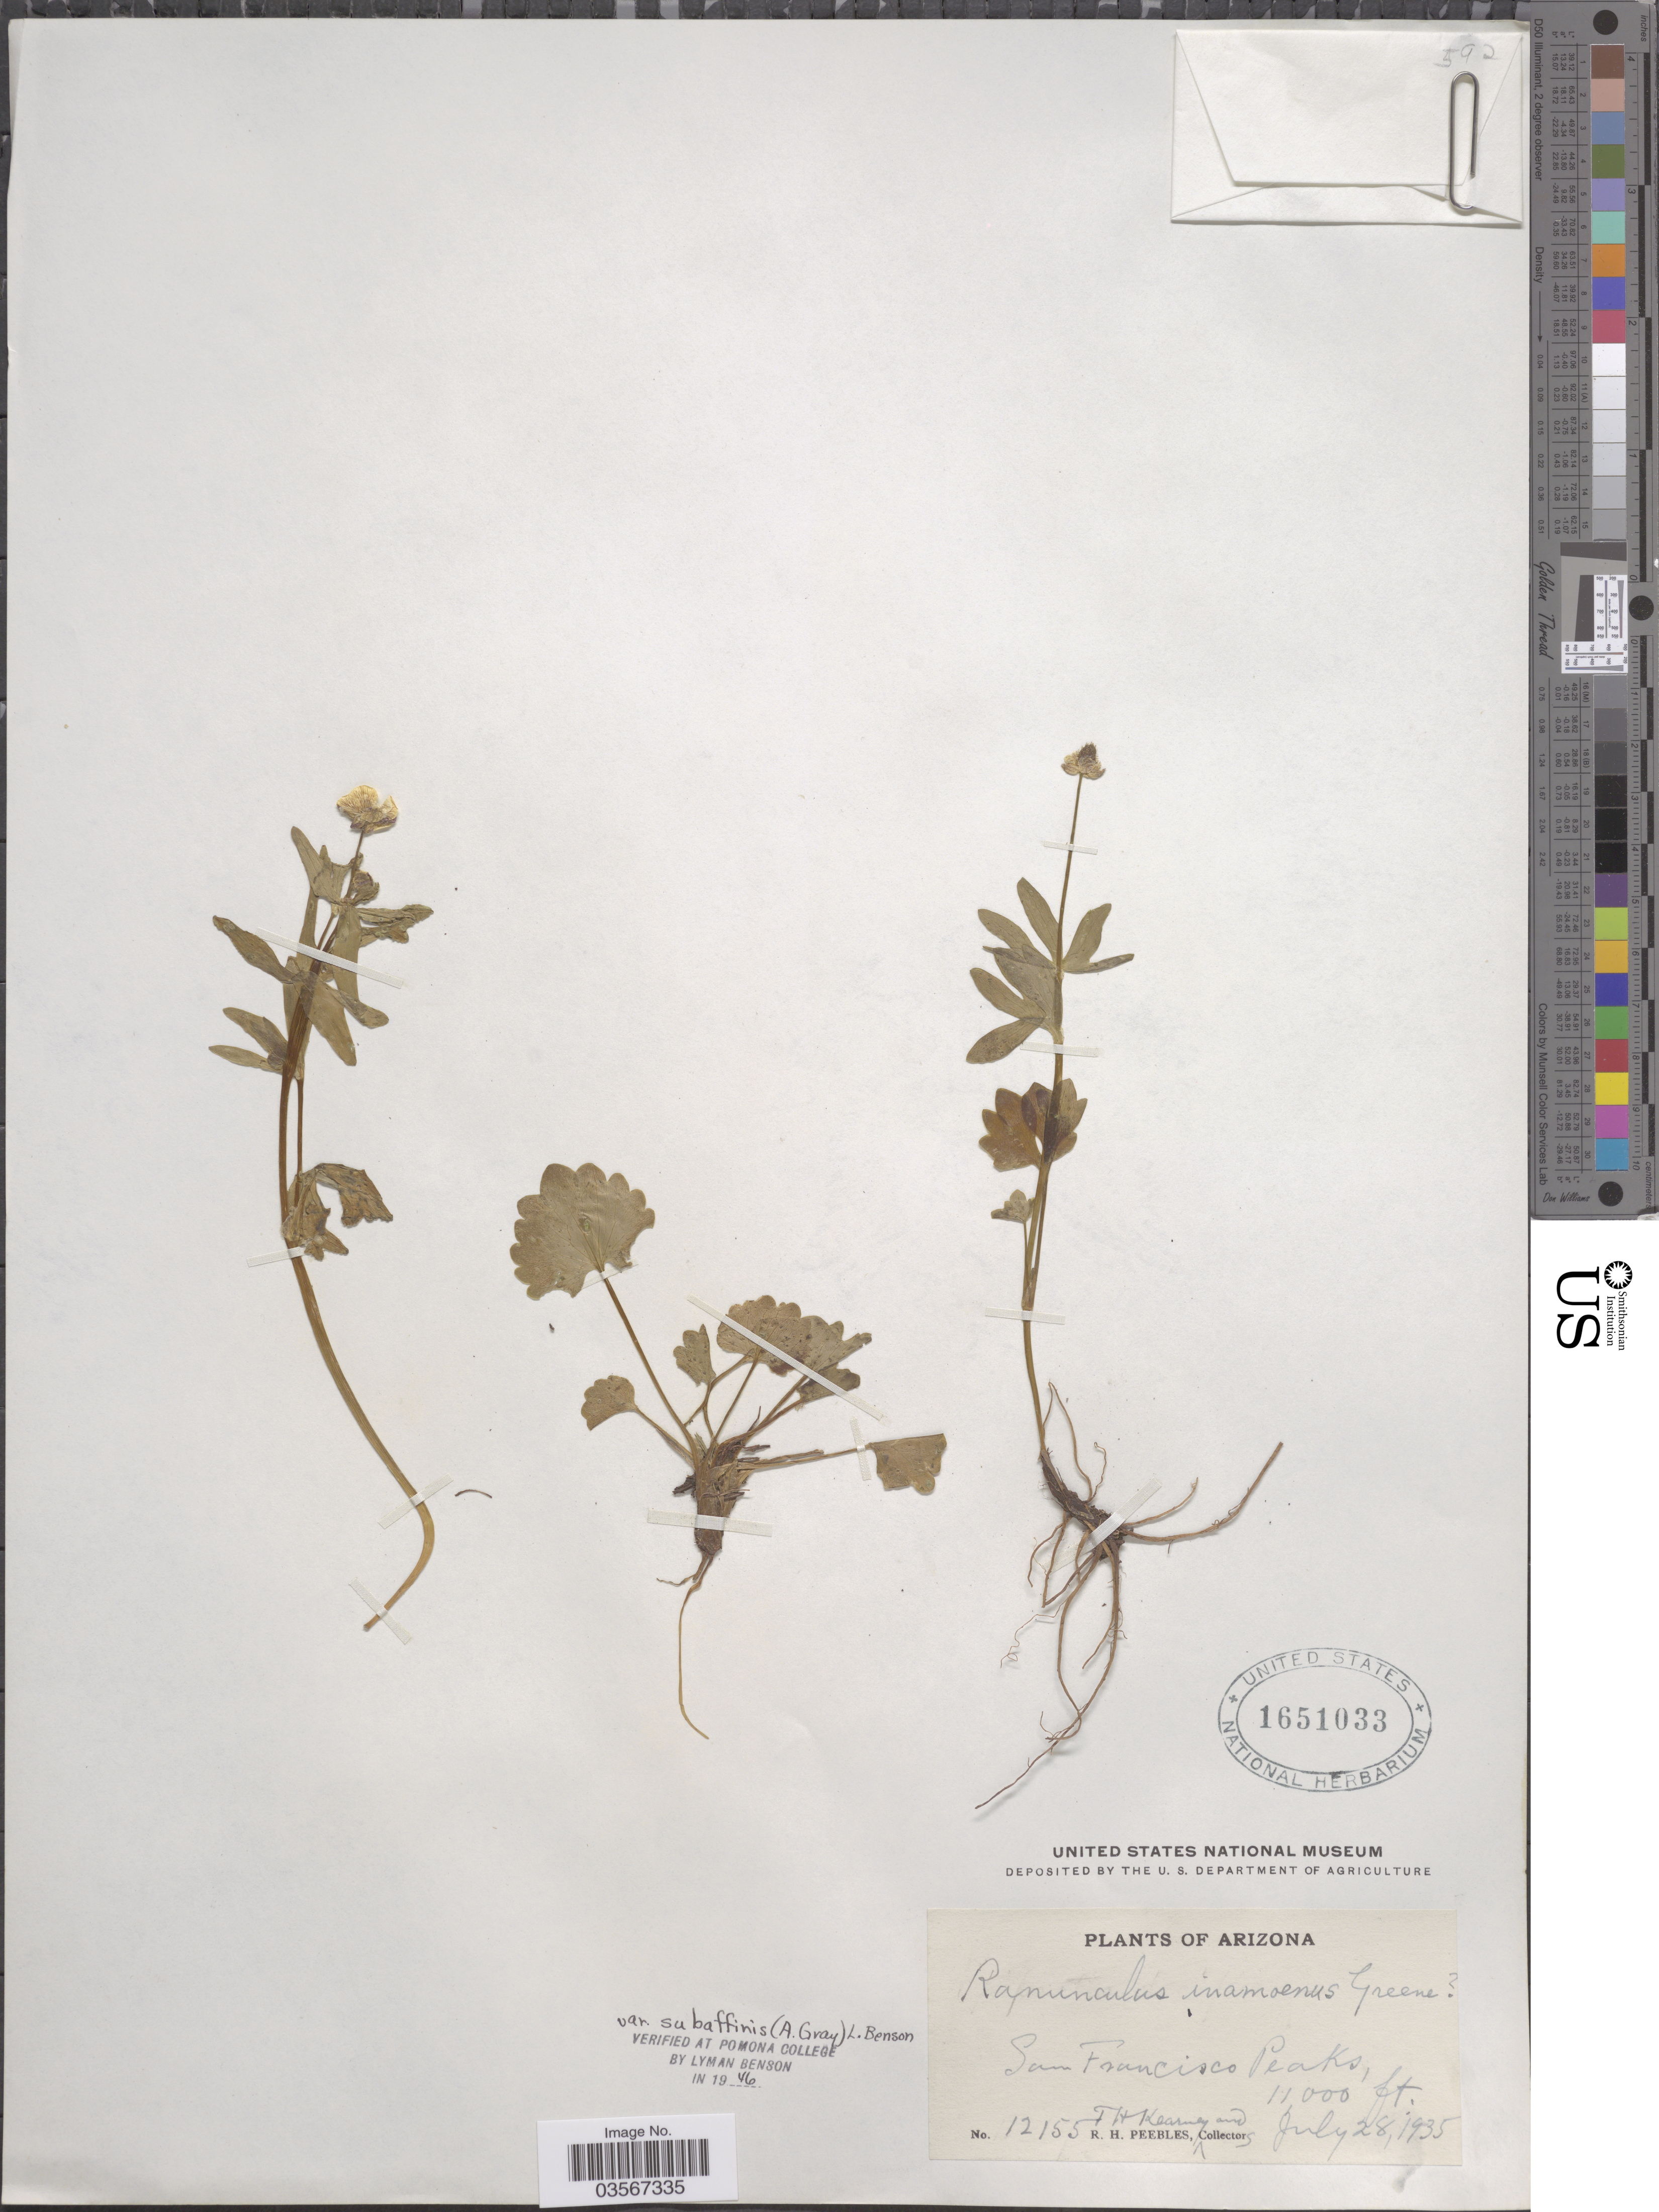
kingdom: Plantae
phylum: Tracheophyta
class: Magnoliopsida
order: Ranunculales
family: Ranunculaceae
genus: Ranunculus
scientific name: Ranunculus inamoenus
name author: Greene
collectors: T. H. Kearney & R. H. Peebles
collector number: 12155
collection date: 1935-07-28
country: United States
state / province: Arizona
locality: San Francisco Peaks.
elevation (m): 3353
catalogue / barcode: US 1651033